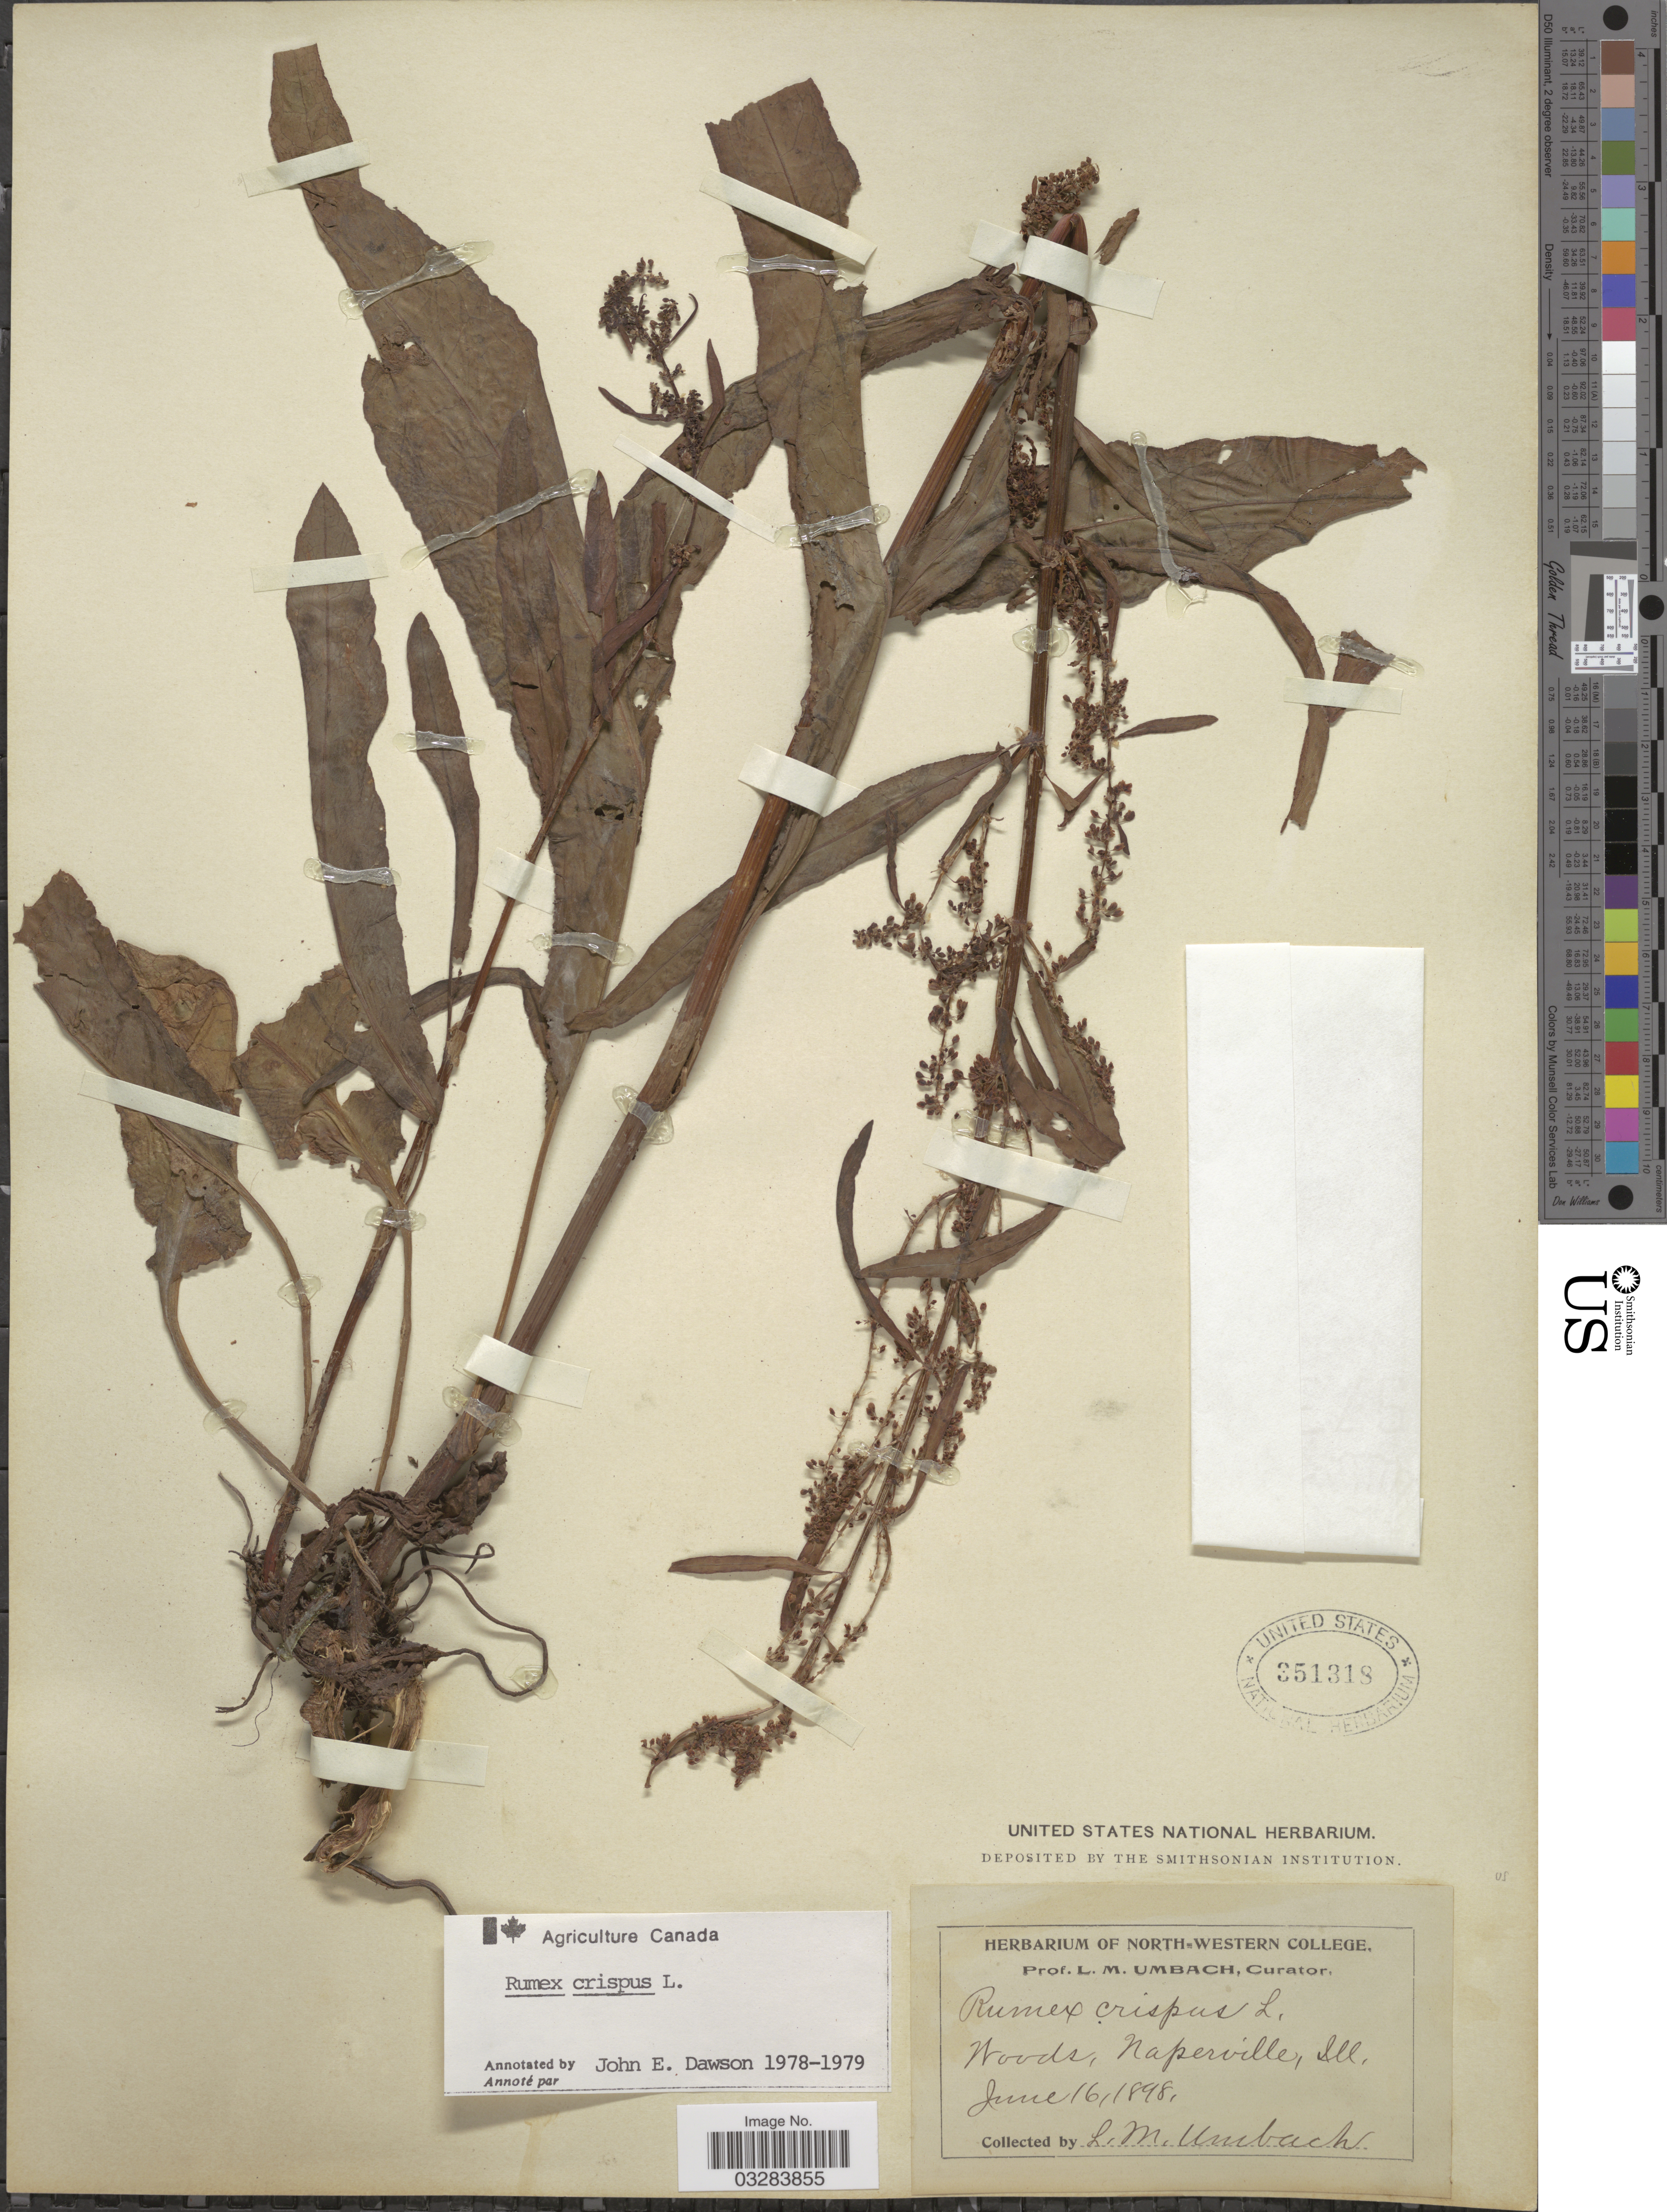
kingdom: Plantae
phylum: Tracheophyta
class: Magnoliopsida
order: Caryophyllales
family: Polygonaceae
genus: Rumex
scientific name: Rumex crispus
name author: L.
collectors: L. M. Umbach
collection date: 1898-06-16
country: United States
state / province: Illinois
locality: Naperville.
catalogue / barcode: US 351318